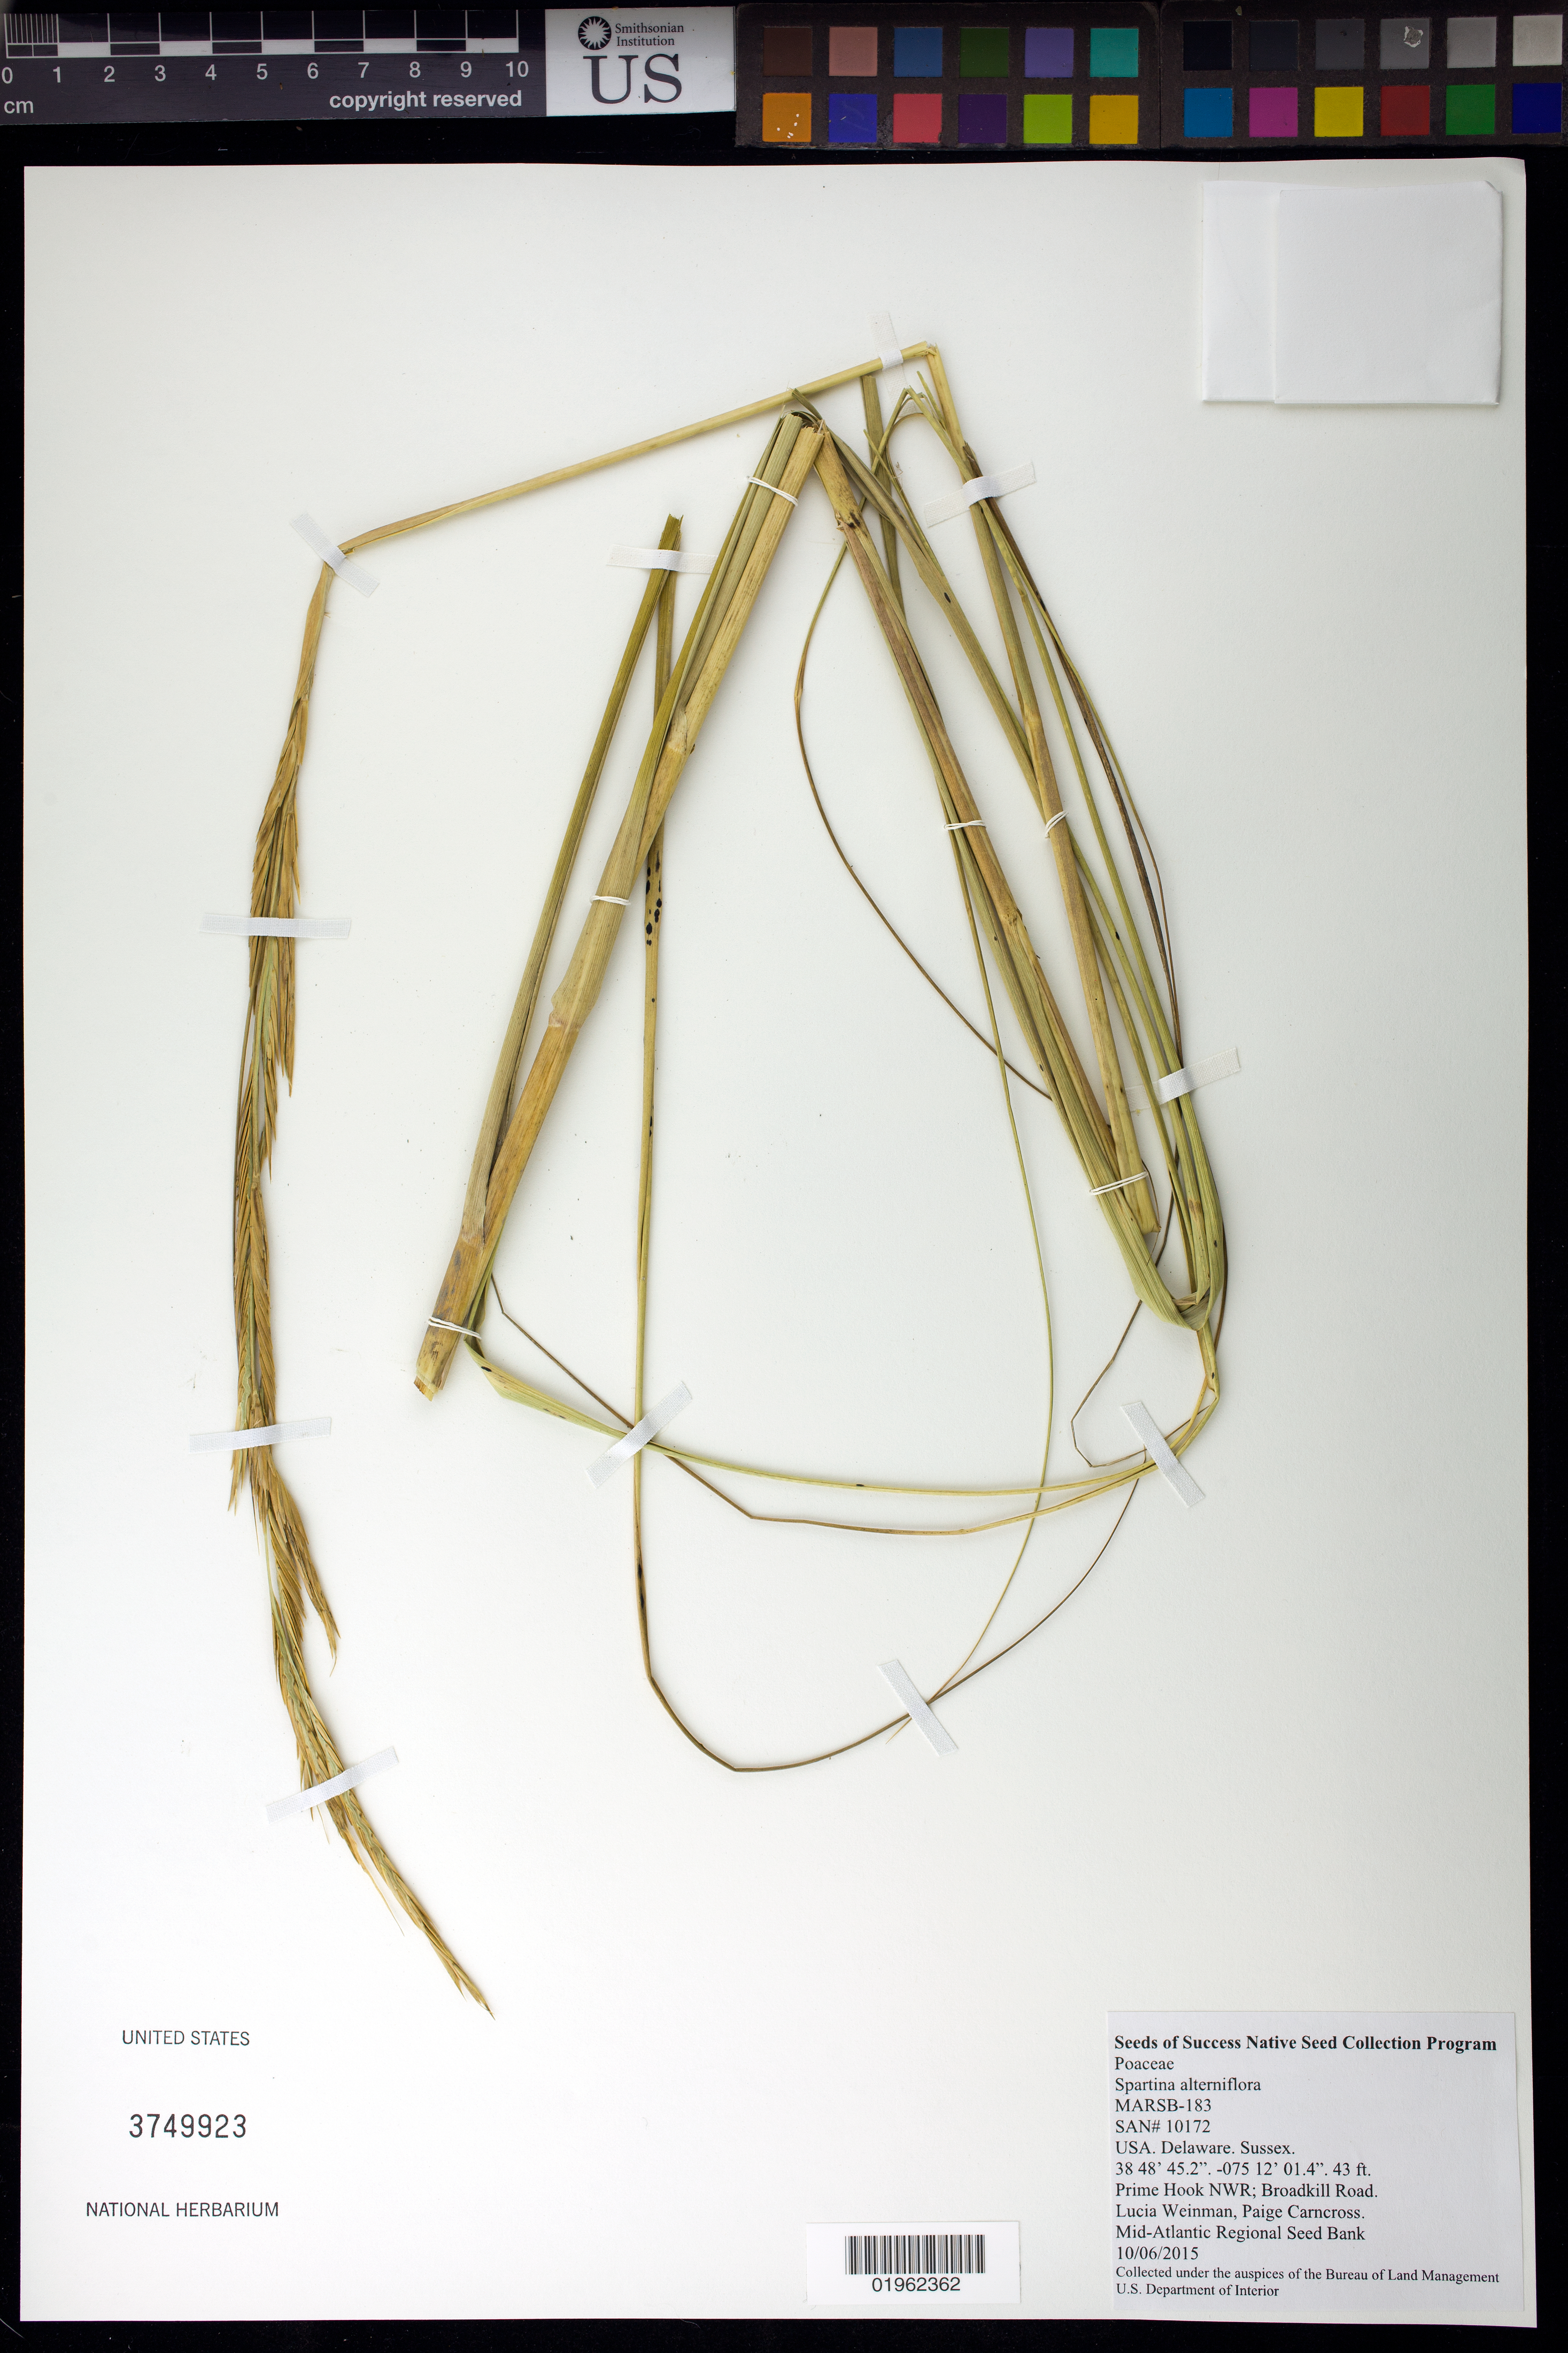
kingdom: Plantae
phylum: Tracheophyta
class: Liliopsida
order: Poales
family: Poaceae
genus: Spartina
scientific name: Spartina alterniflora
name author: Loisel.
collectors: L. Weinmann & P. Carncross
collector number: MARSB-183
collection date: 2015-10-06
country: United States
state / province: Delaware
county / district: Sussex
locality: Prime Hook National Wildlife Refuge, Broadkill Road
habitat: Atlantic and Gulf Coast Low Salt Marsh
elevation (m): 13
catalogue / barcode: US 3749923